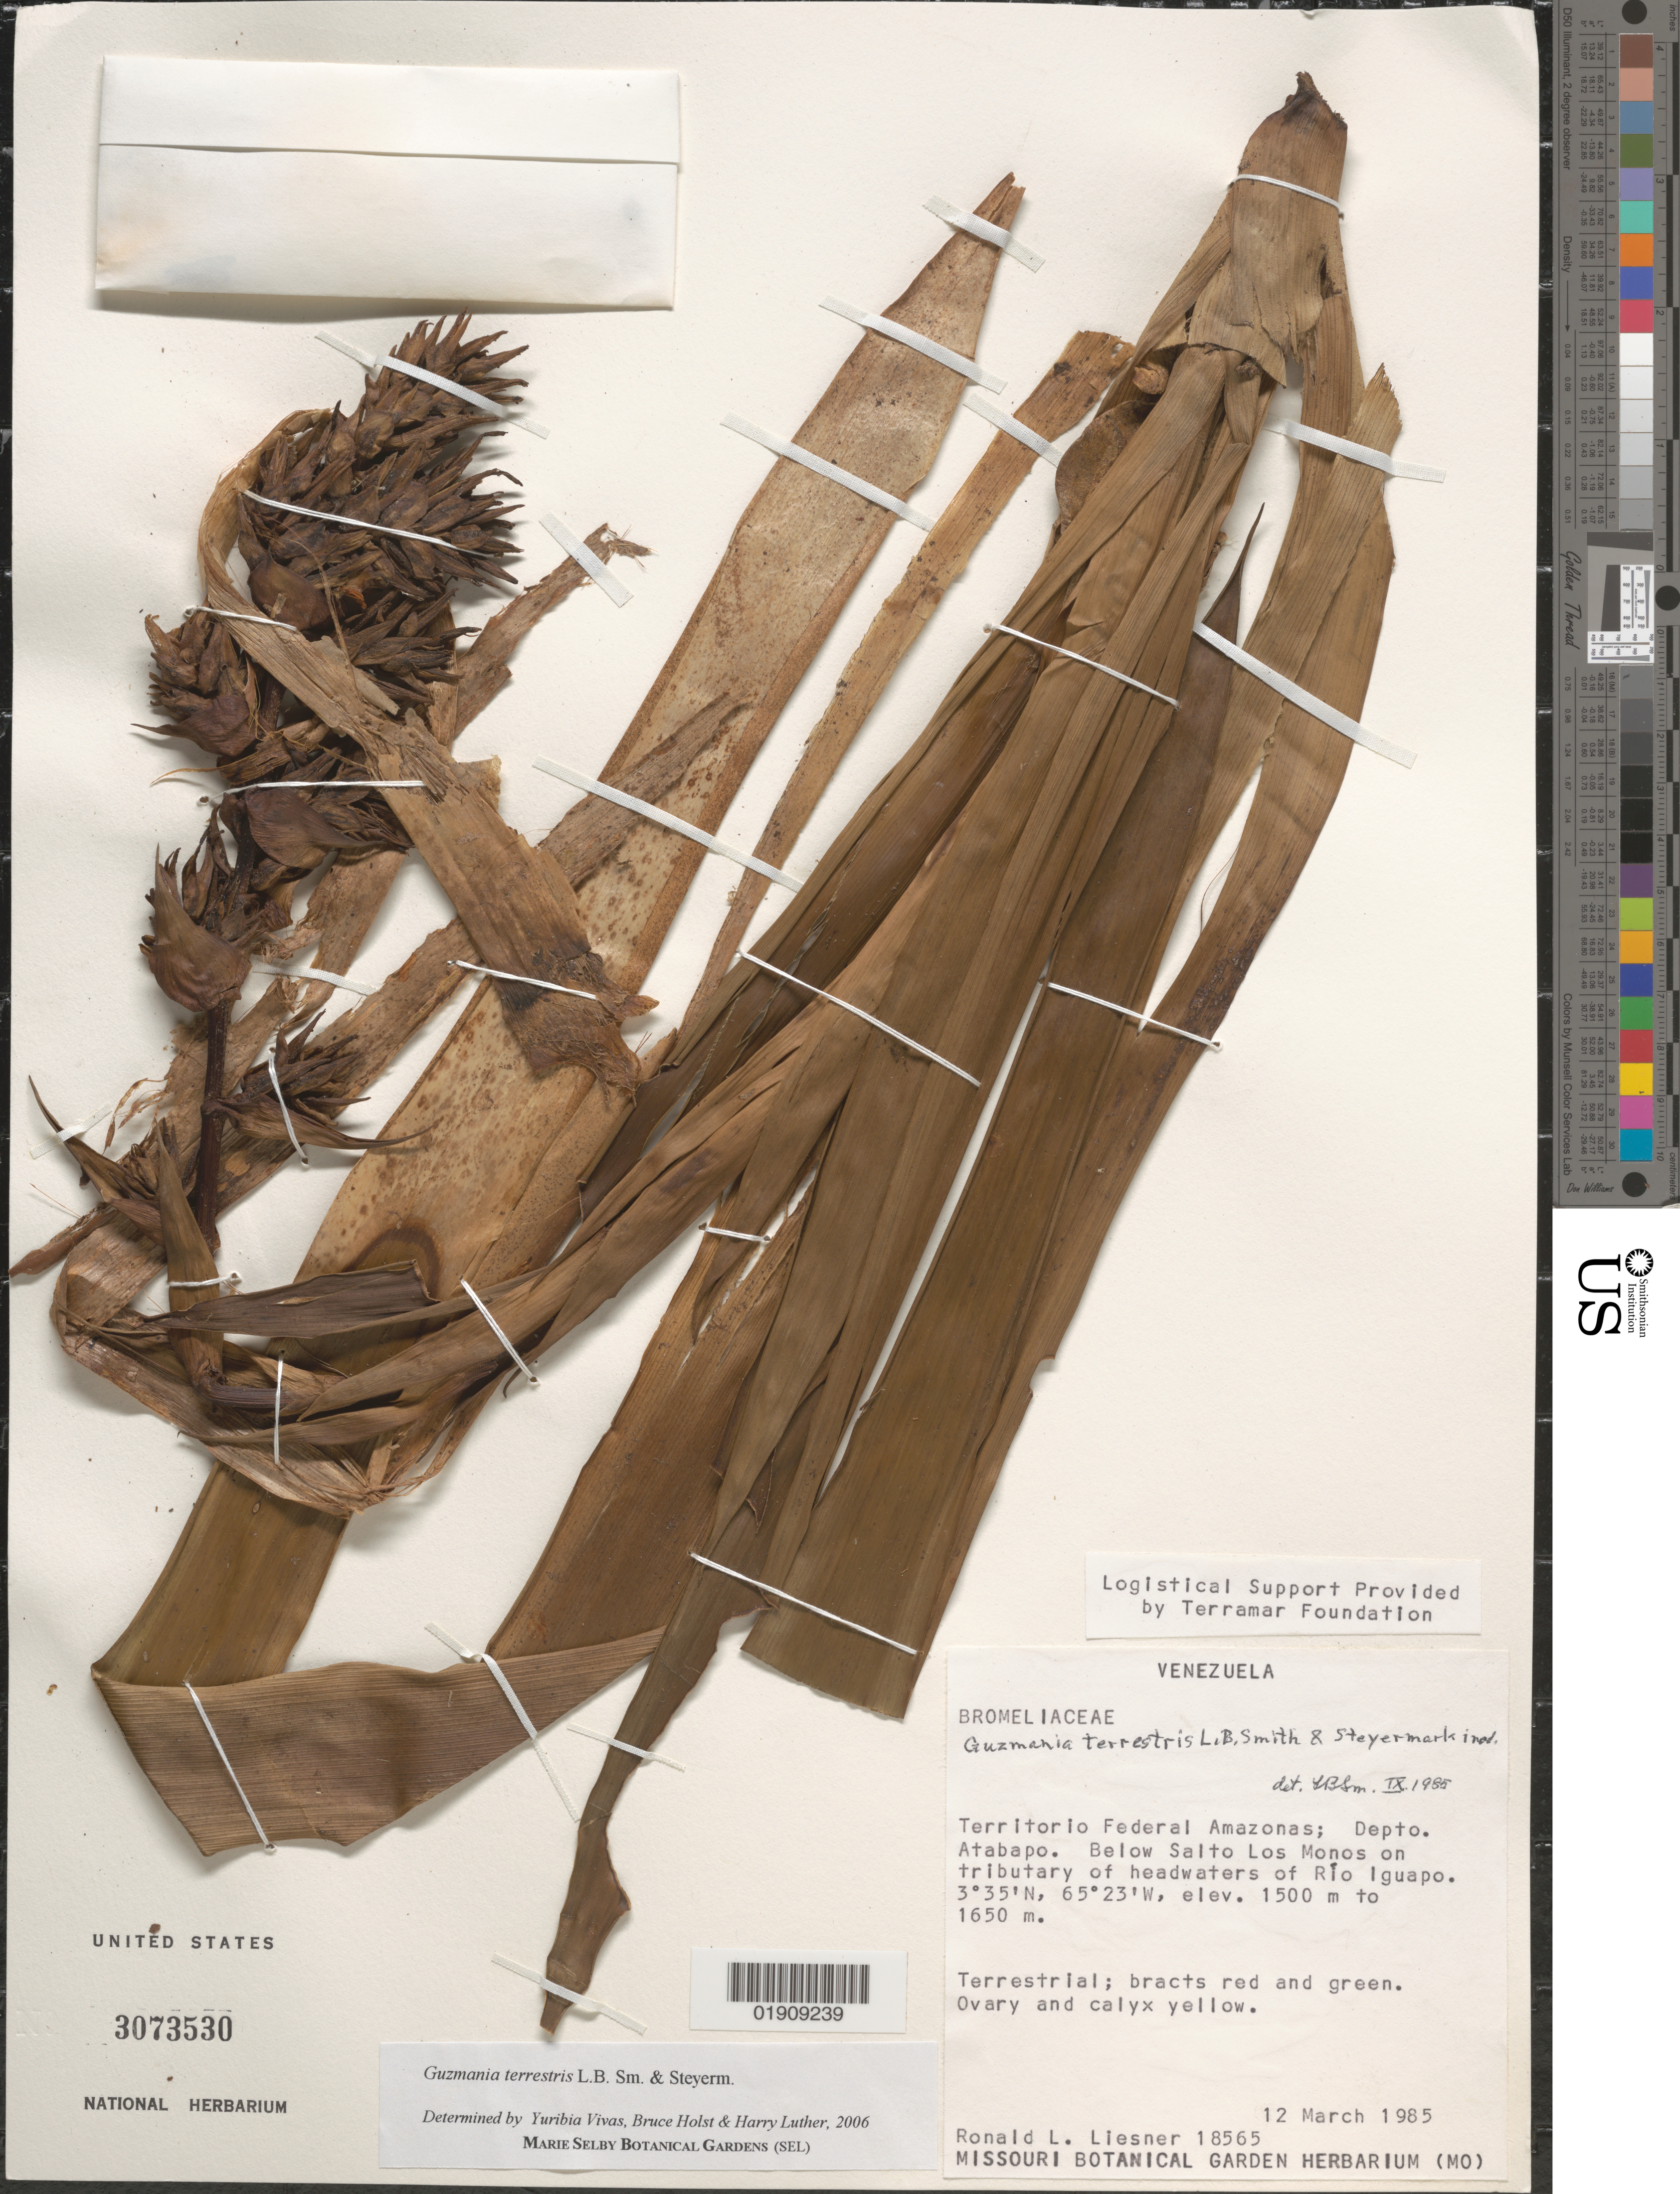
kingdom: Plantae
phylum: Tracheophyta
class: Liliopsida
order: Poales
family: Bromeliaceae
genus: Guzmania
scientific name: Guzmania terrestris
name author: L.B. Sm. & Steyerm.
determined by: Vivas, Yuribia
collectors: R. L. Liesner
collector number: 18565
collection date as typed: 12-Mar-85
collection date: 1985-03-12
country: Venezuela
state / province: Amazonas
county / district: Atabapo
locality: Salto Los Monos, below, on tributary of headwaters of Rio Iguapo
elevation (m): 1500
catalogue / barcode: US 3073530